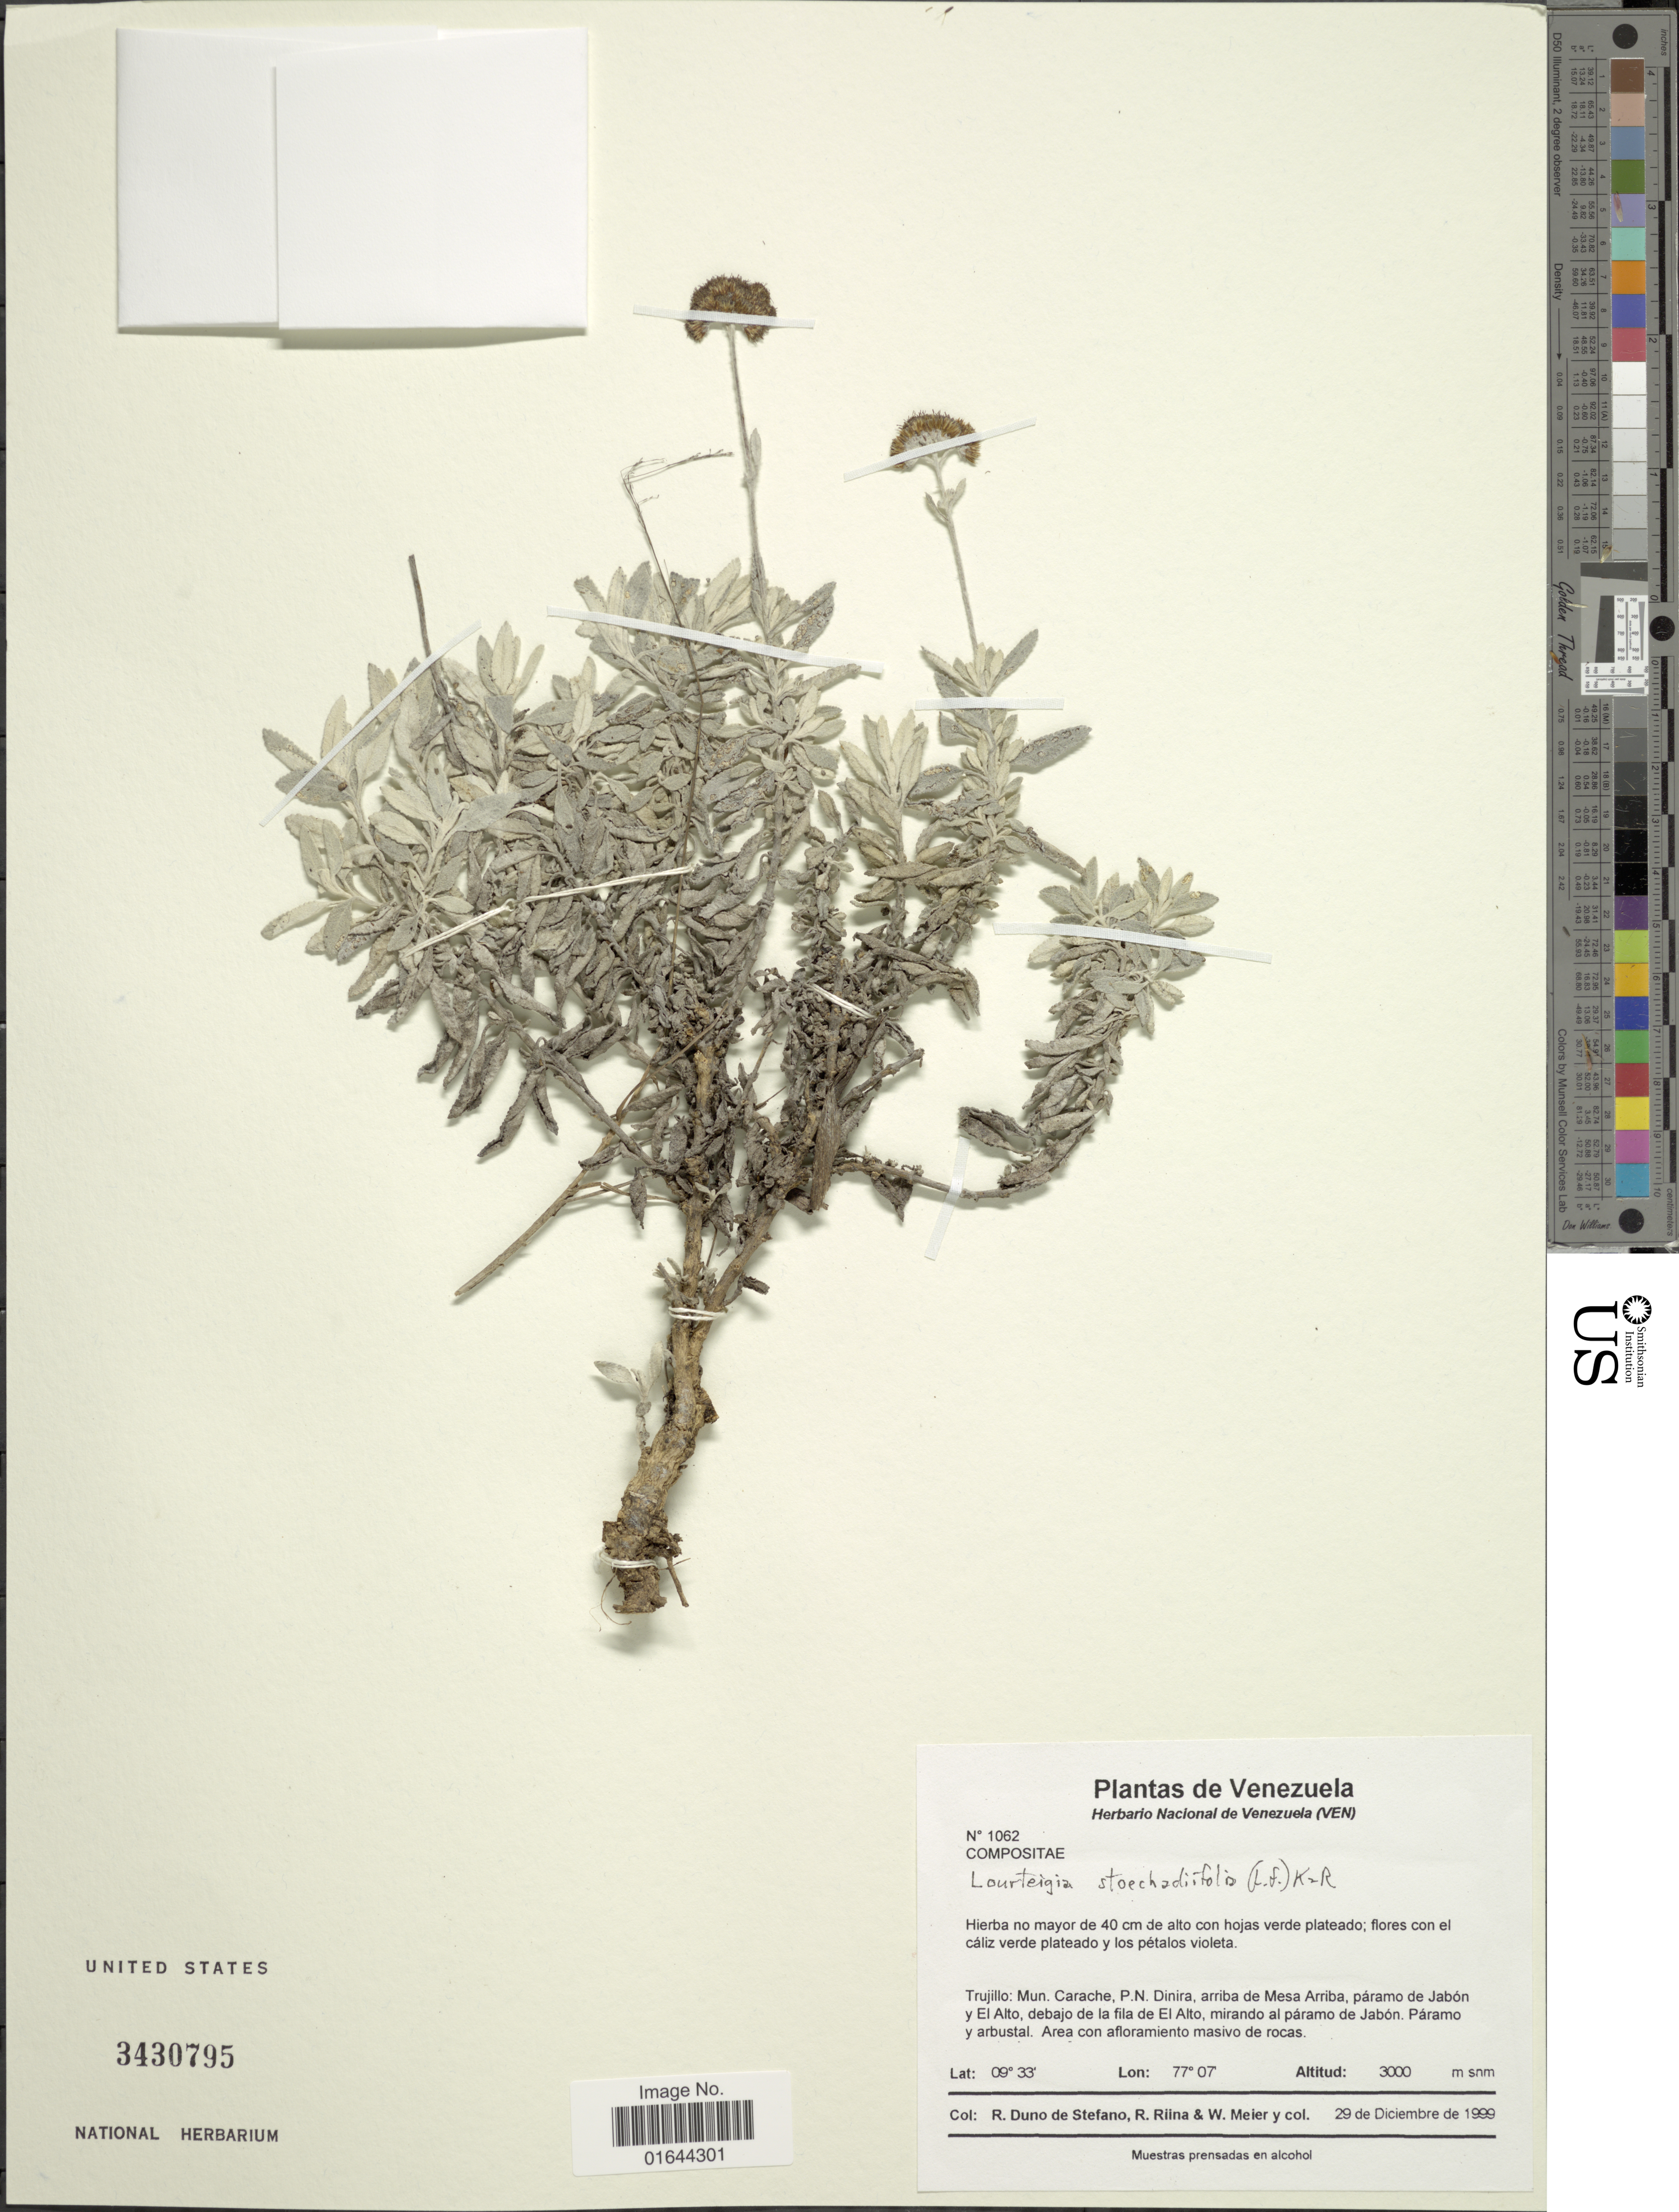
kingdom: Plantae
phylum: Tracheophyta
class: Magnoliopsida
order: Asterales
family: Asteraceae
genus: Lourteigia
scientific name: Lourteigia stoechadifolia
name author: (L. f.) R.M. King & H. Rob.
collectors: R. Duno de Stefano, R. Riina, W. Meier & et al.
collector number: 1062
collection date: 1999-12-29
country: Venezuela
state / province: Trujillo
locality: Trujillo: Mun Carache, P. N. Dinira, arriba de Mesa , paramo de Jabon y El Alto , debajo de la fila de El Alto, mirando al paramo de Jabon.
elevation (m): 3000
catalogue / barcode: US 3430795